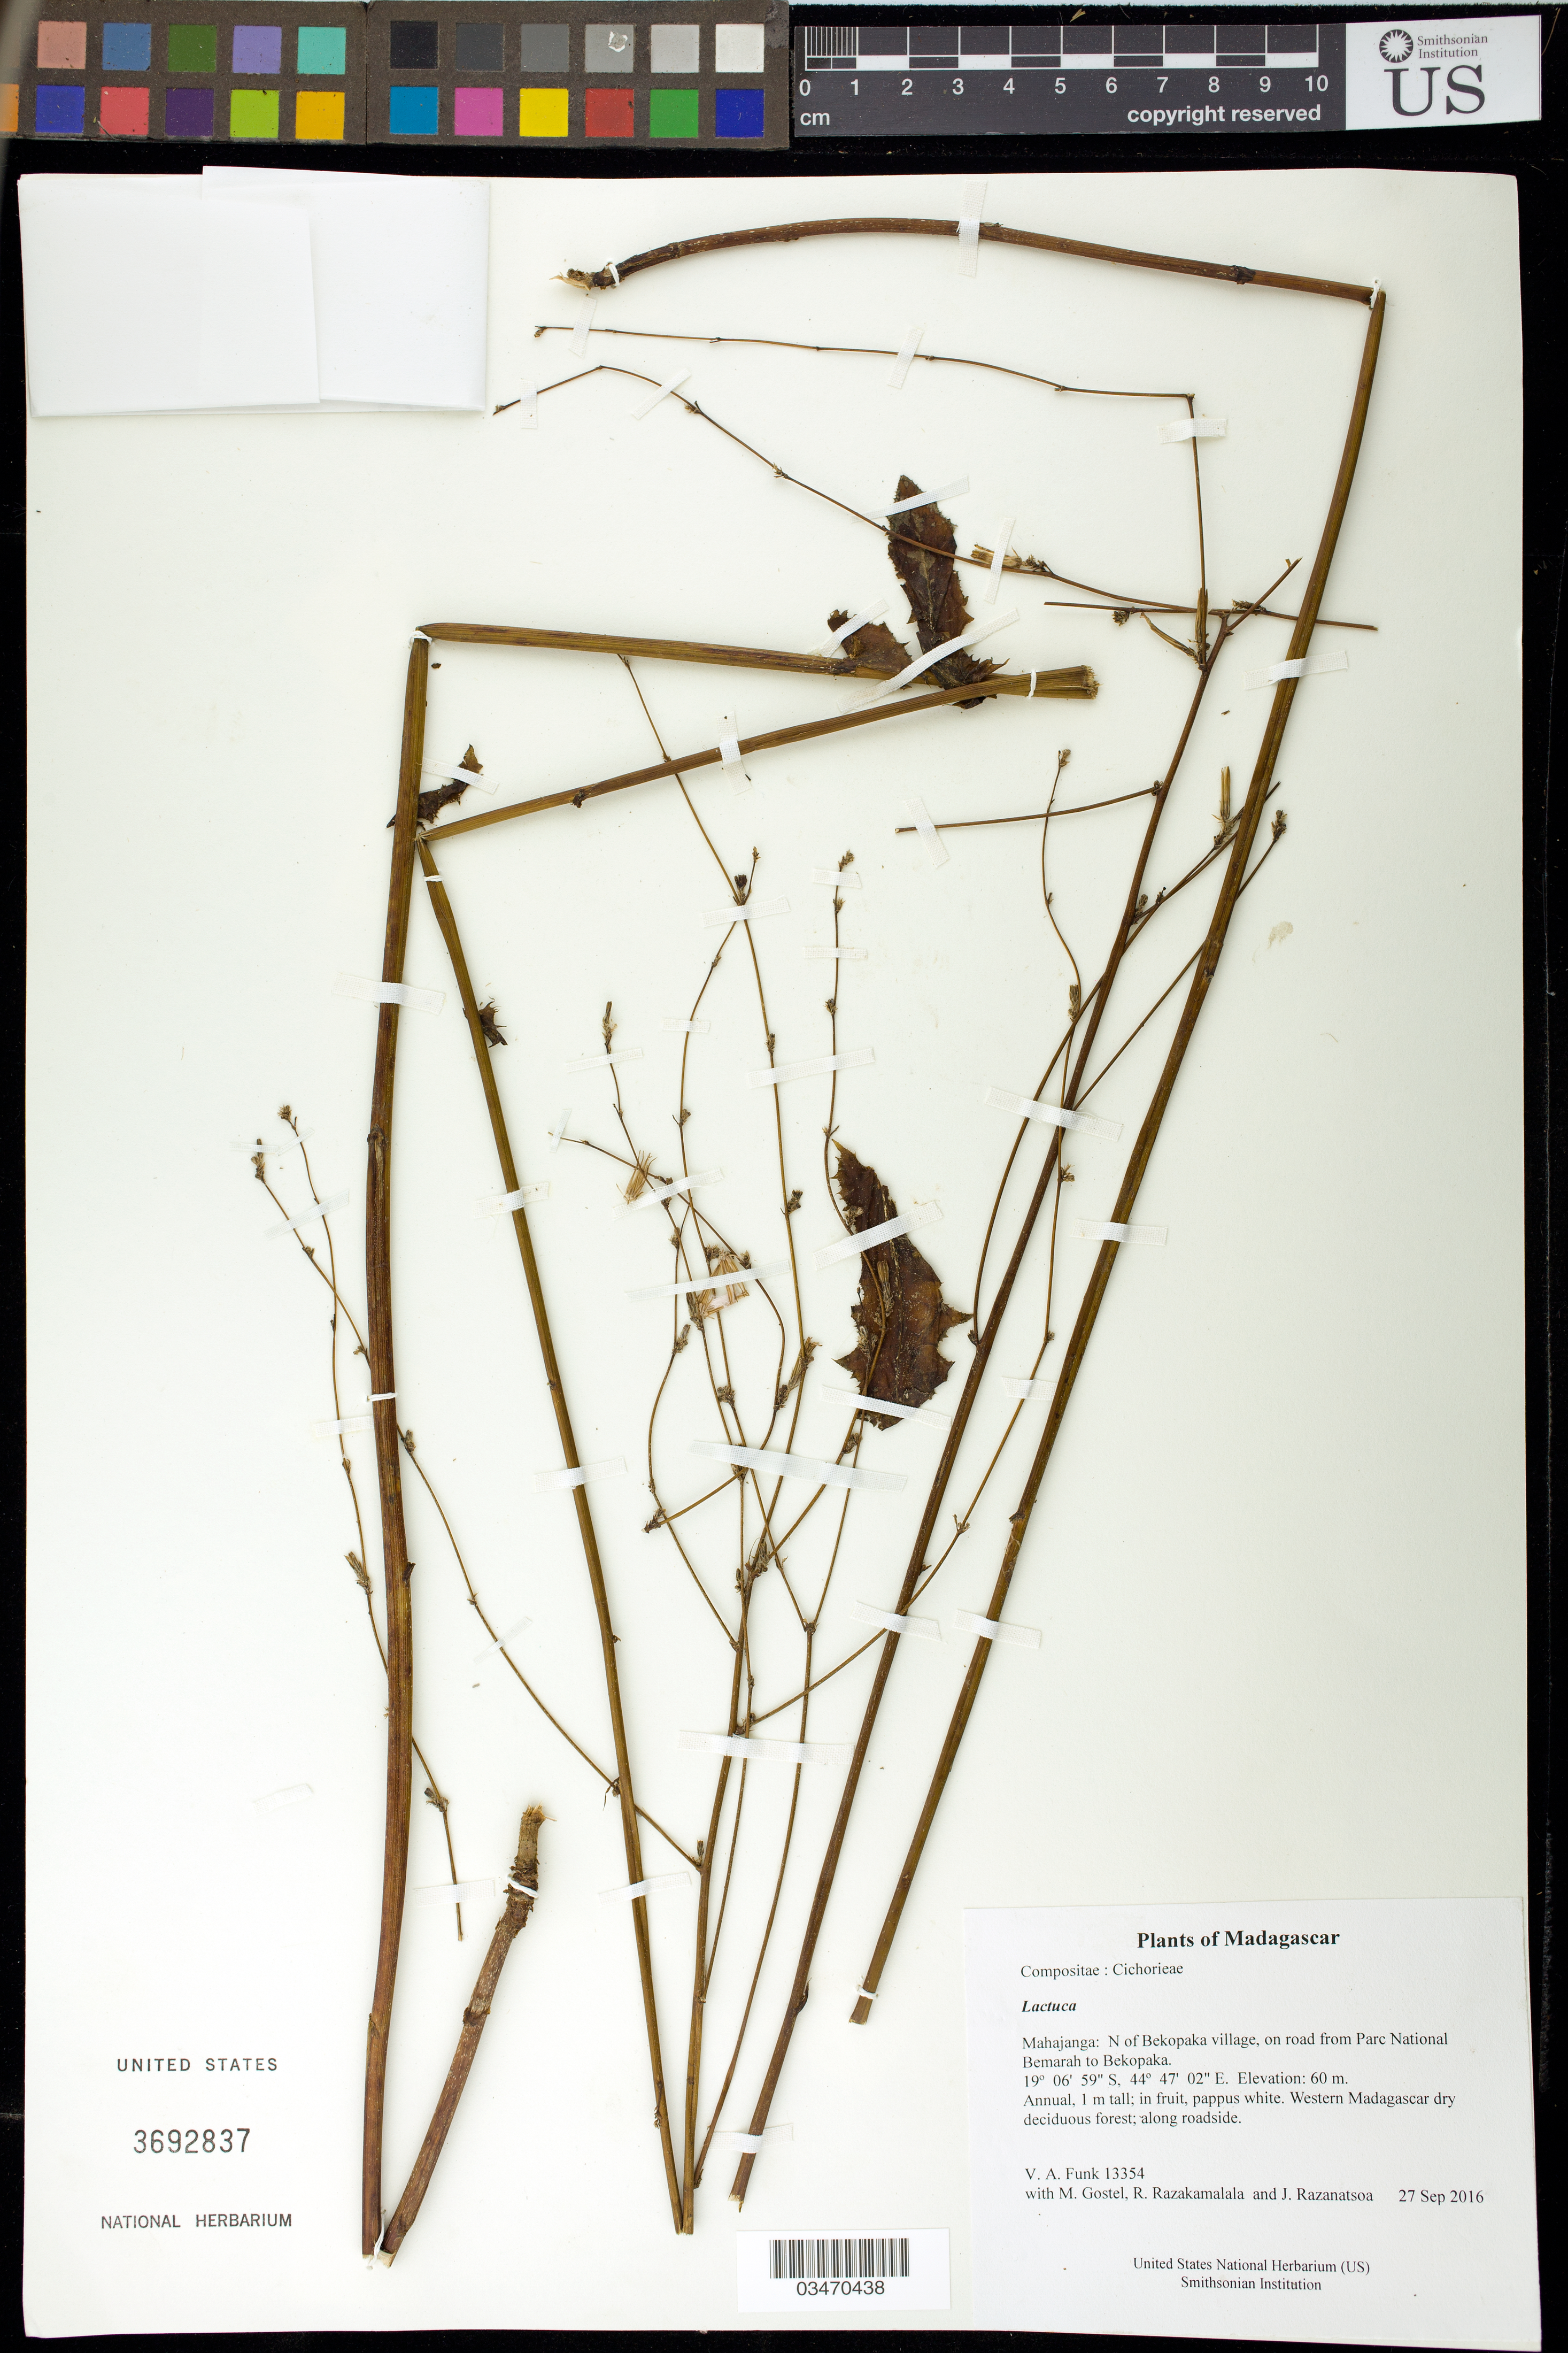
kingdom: Plantae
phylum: Tracheophyta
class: Magnoliopsida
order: Asterales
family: Asteraceae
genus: Lactuca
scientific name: Lactuca sp.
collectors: M. R. Gostel, R. Razakamalala & J. Razanatsoa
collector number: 13354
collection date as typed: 27 Sep 2016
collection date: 2016-09-27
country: Madagascar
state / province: Melaky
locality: N of Bekopaka village, on road from Parc National Bemarah to Bekopaka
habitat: Western Madagascar dry deciduous forest; along roadside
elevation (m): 60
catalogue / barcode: US 3692837